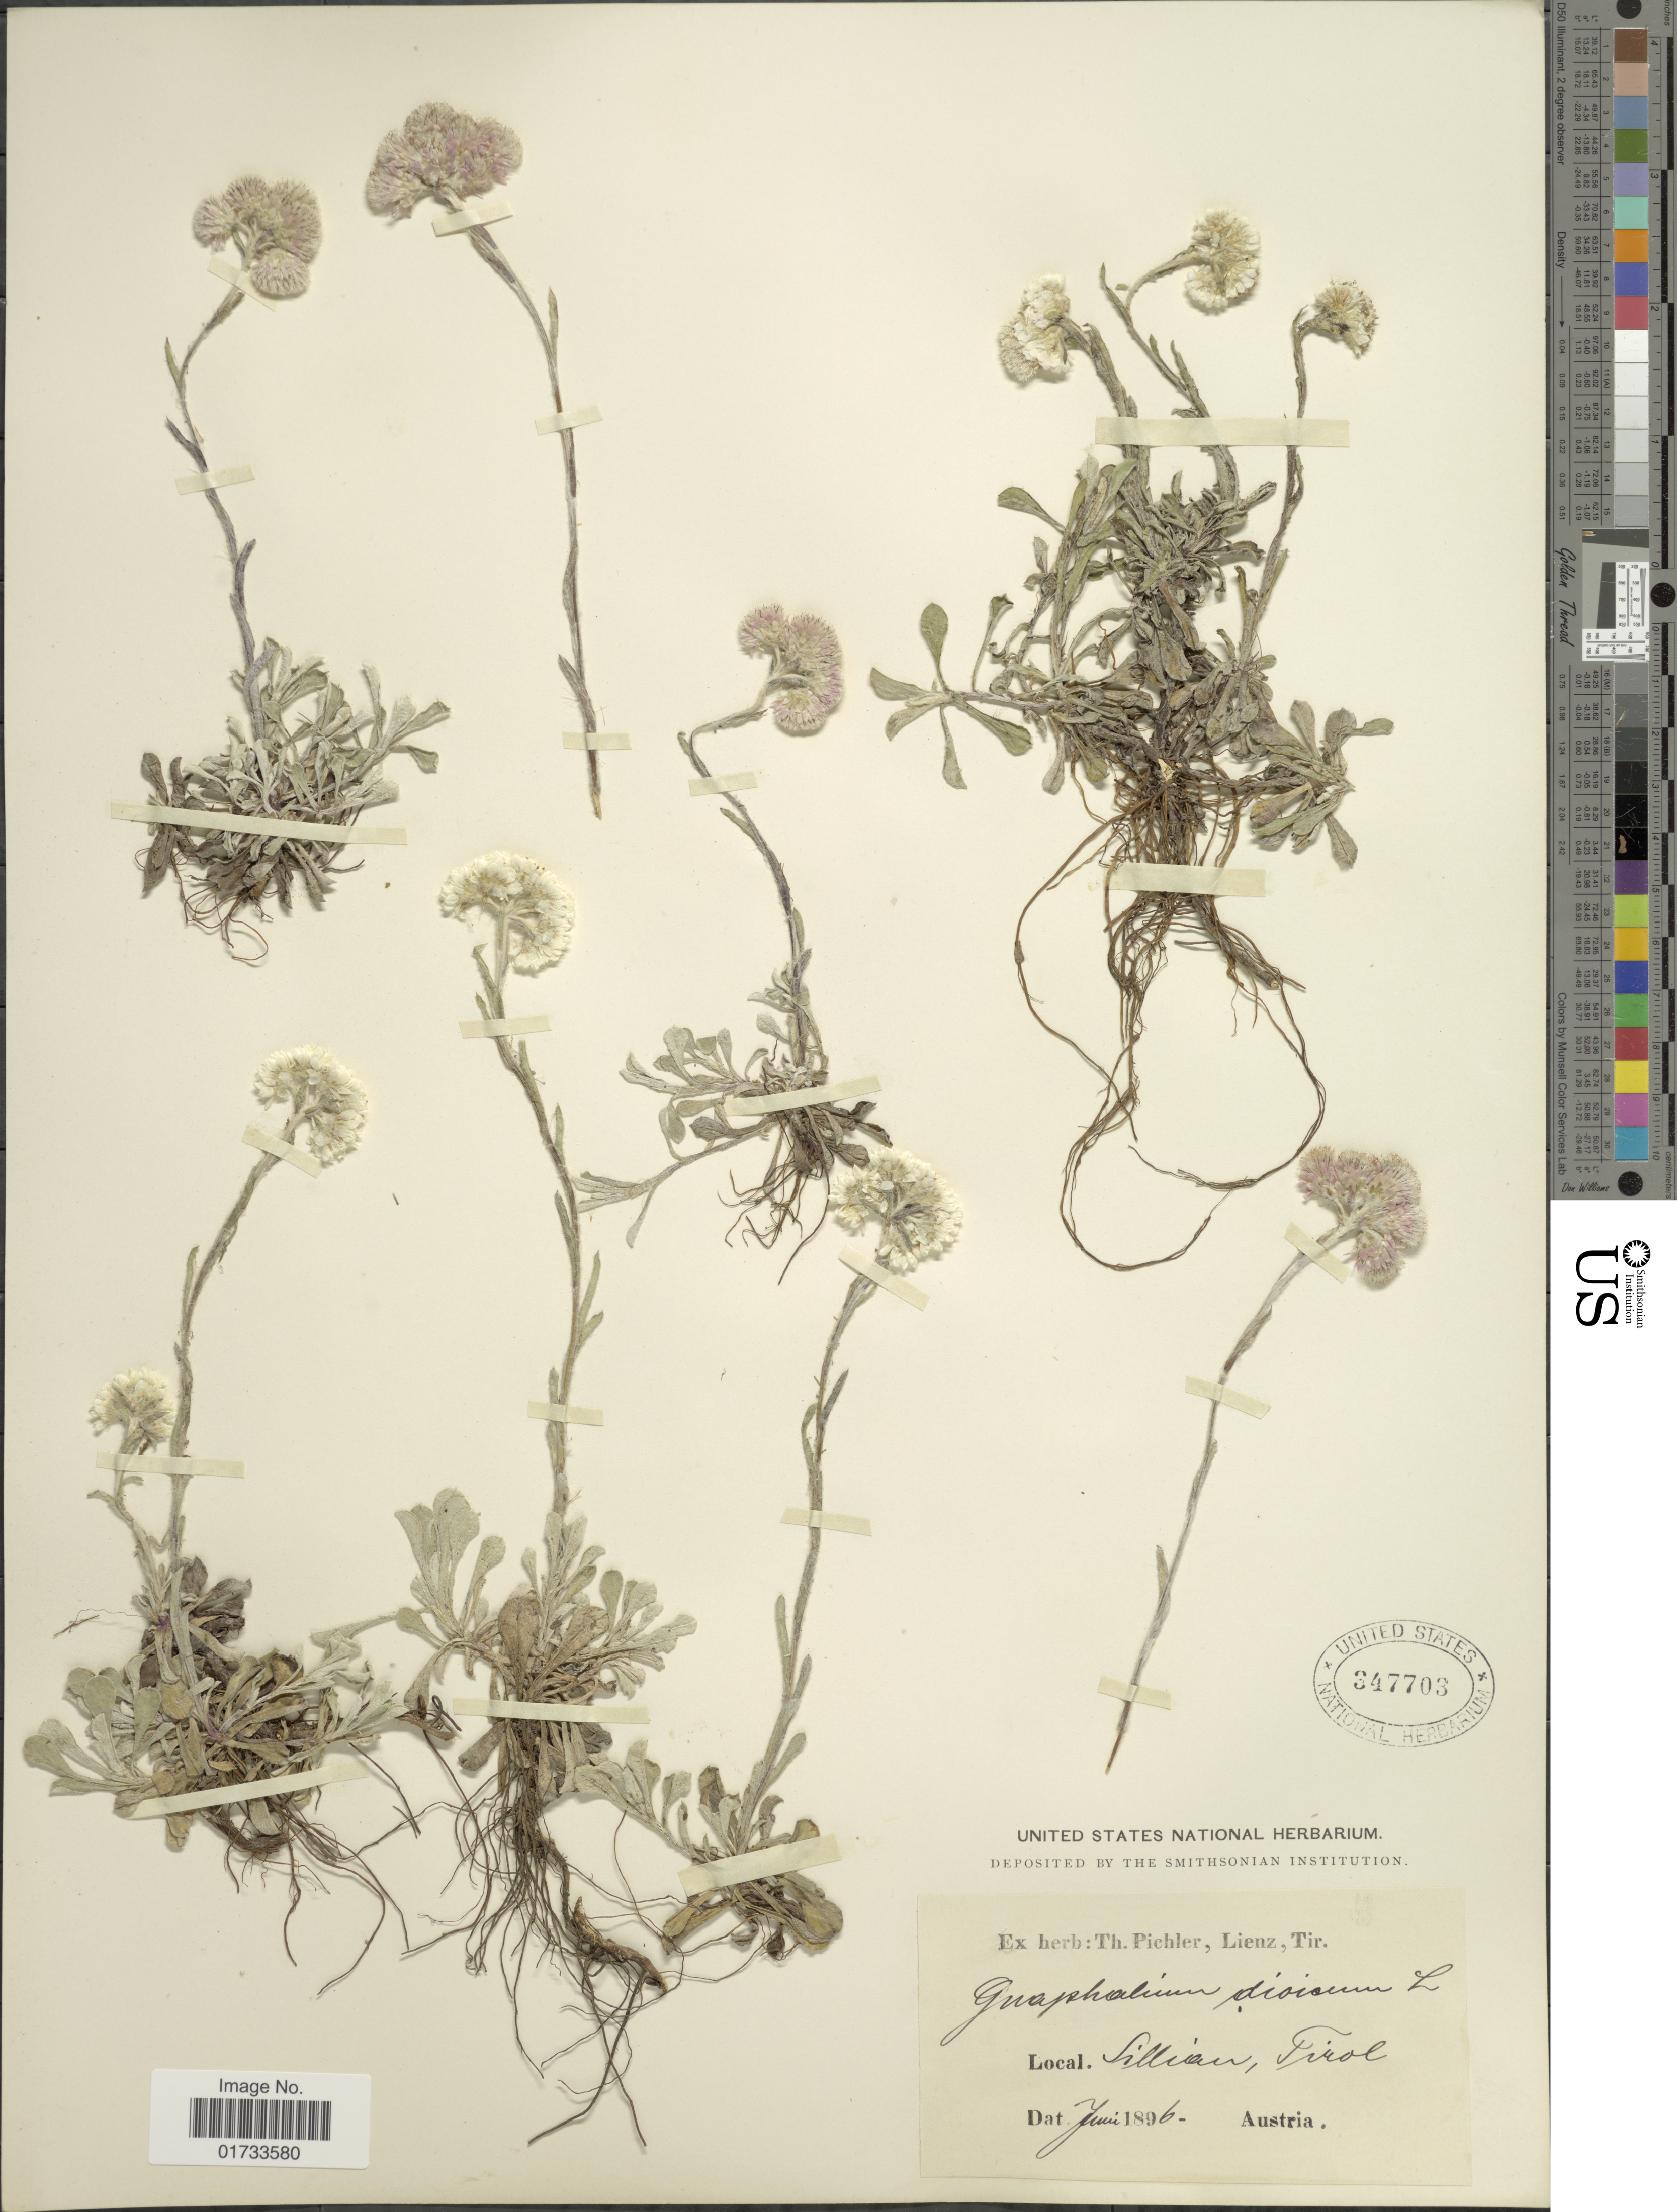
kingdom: Plantae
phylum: Tracheophyta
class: Magnoliopsida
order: Asterales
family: Asteraceae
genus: Antennaria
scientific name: Antennaria dioica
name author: (L.) Gaertn.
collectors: ex herb. T. Pichler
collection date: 1896-06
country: Austria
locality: Sillvian, Tirol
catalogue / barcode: US 347703